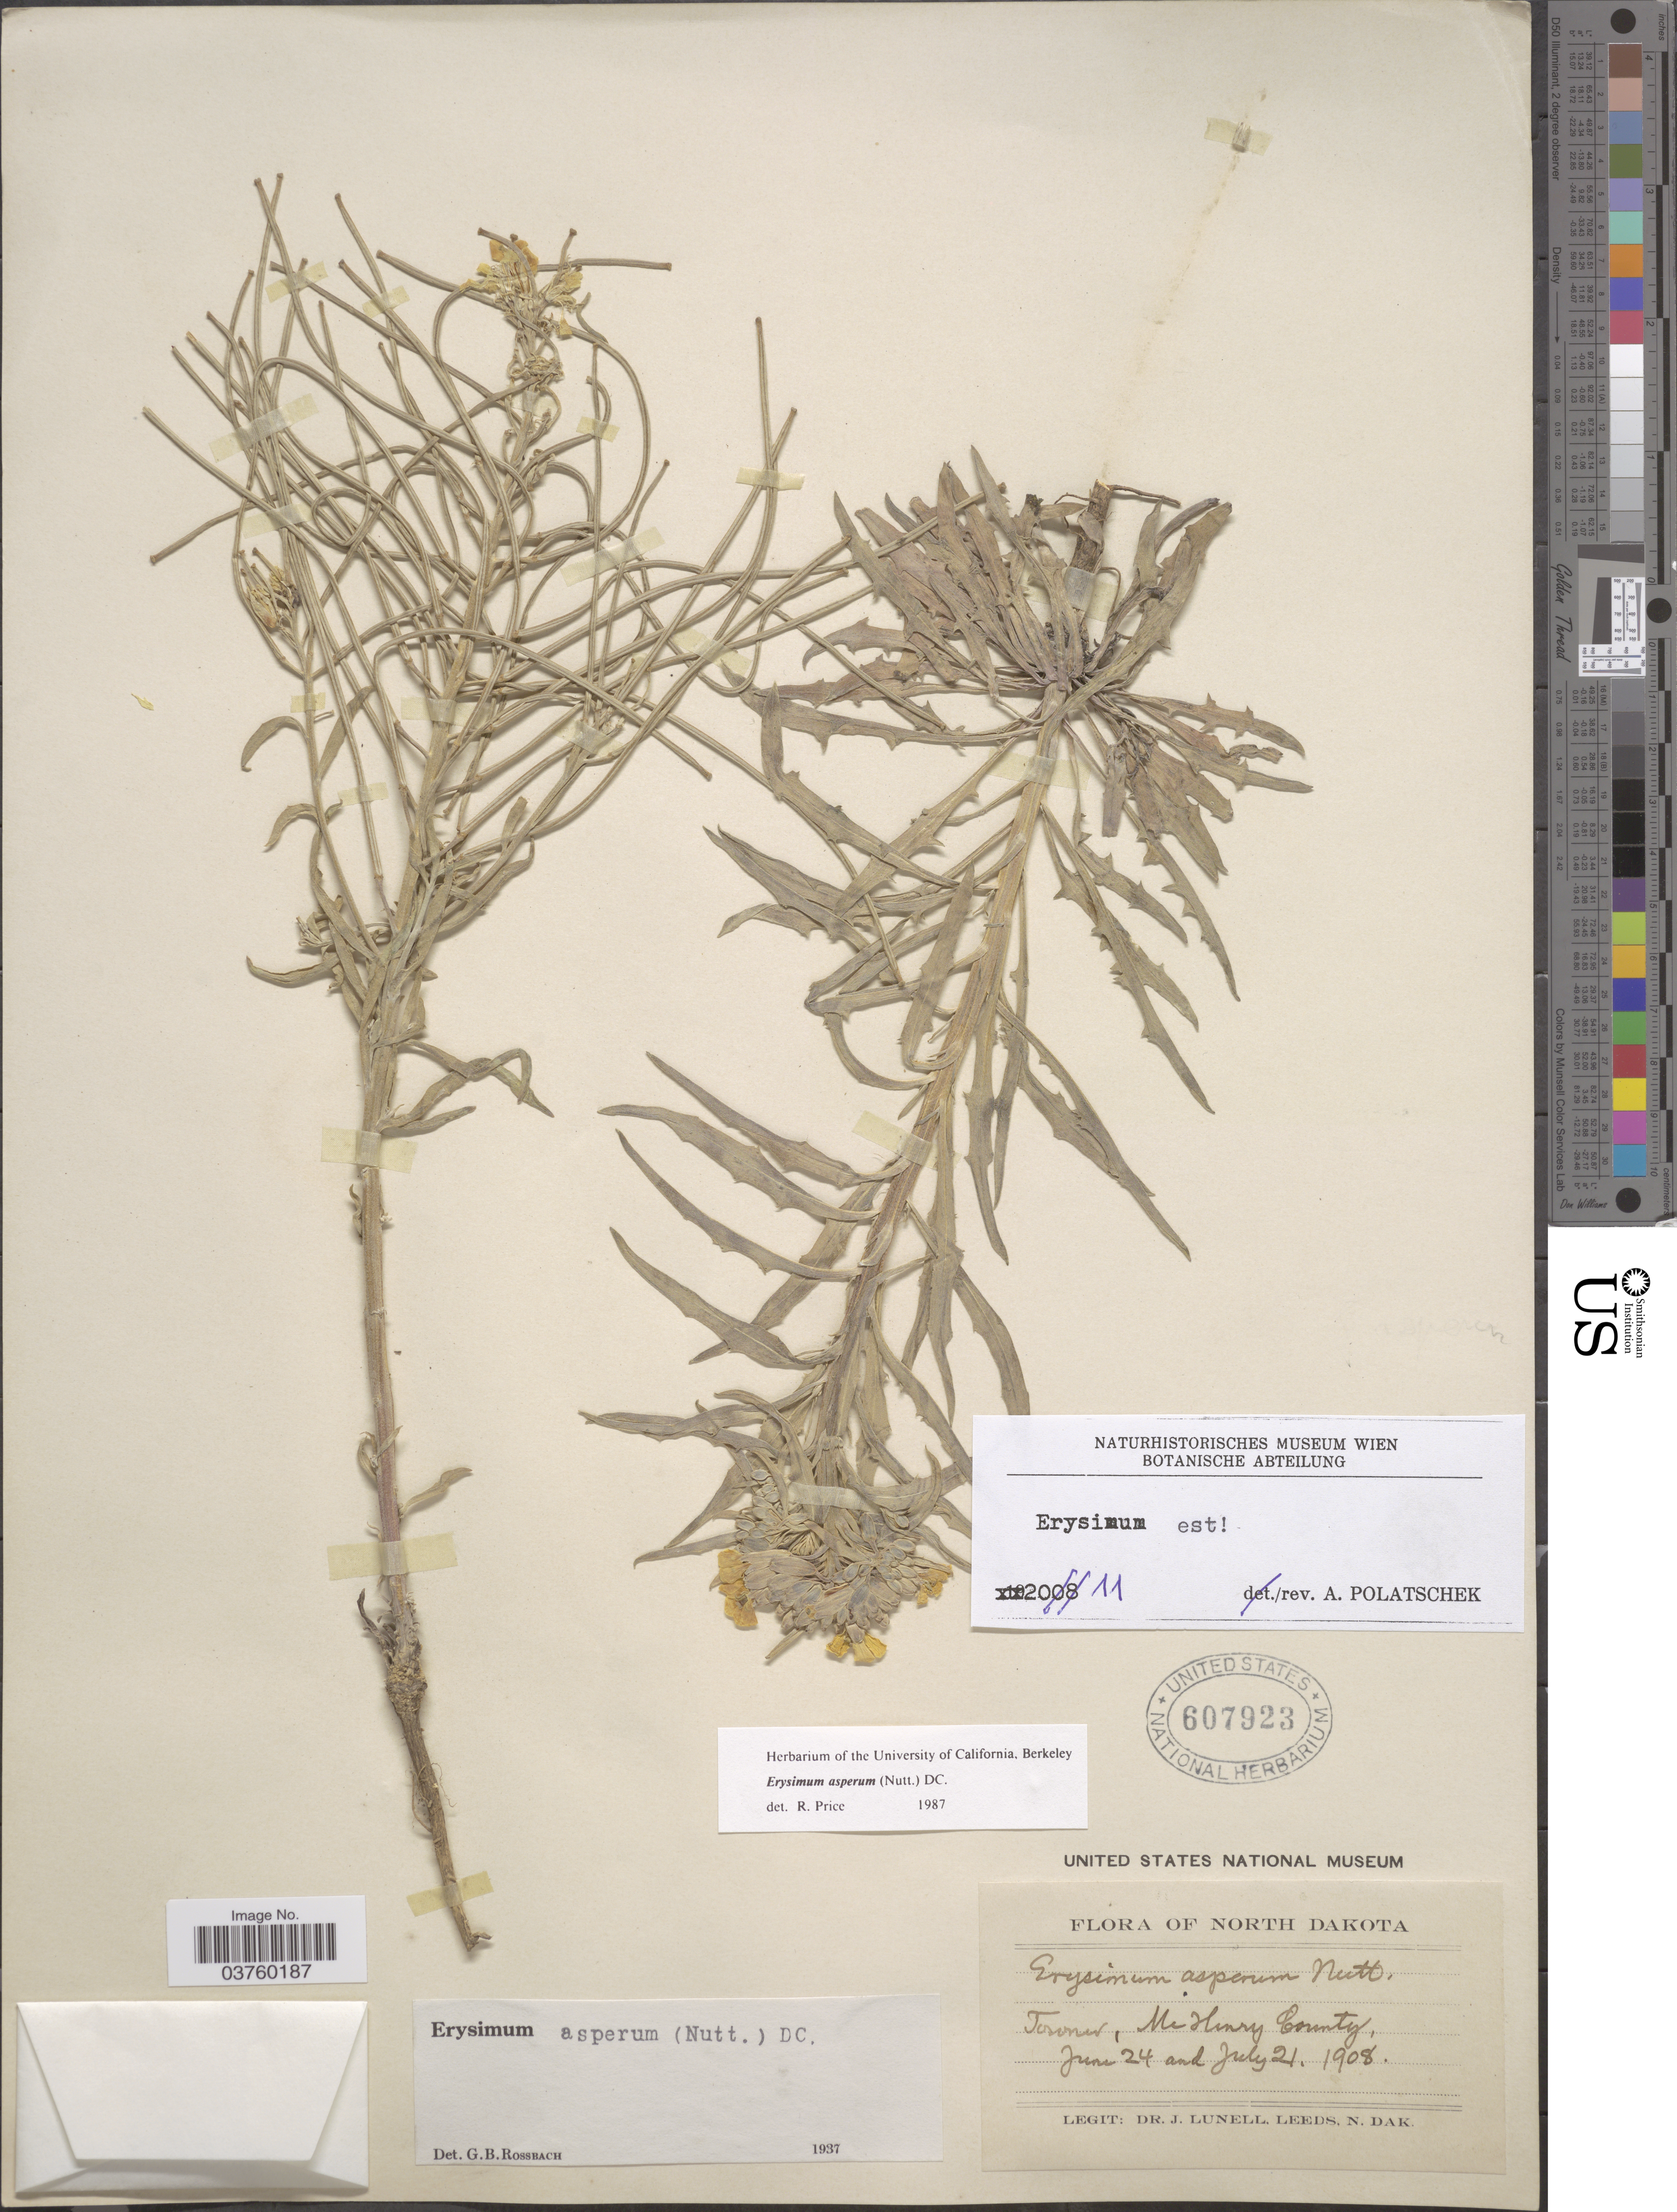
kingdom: Plantae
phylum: Tracheophyta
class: Magnoliopsida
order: Brassicales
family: Brassicaceae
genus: Erysimum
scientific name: Erysimum asperum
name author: (Nutt.) DC.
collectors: J. Lunell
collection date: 1908-06-24/1908-07-21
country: United States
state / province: North Dakota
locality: Towner, McHenry County.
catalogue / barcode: US 607923